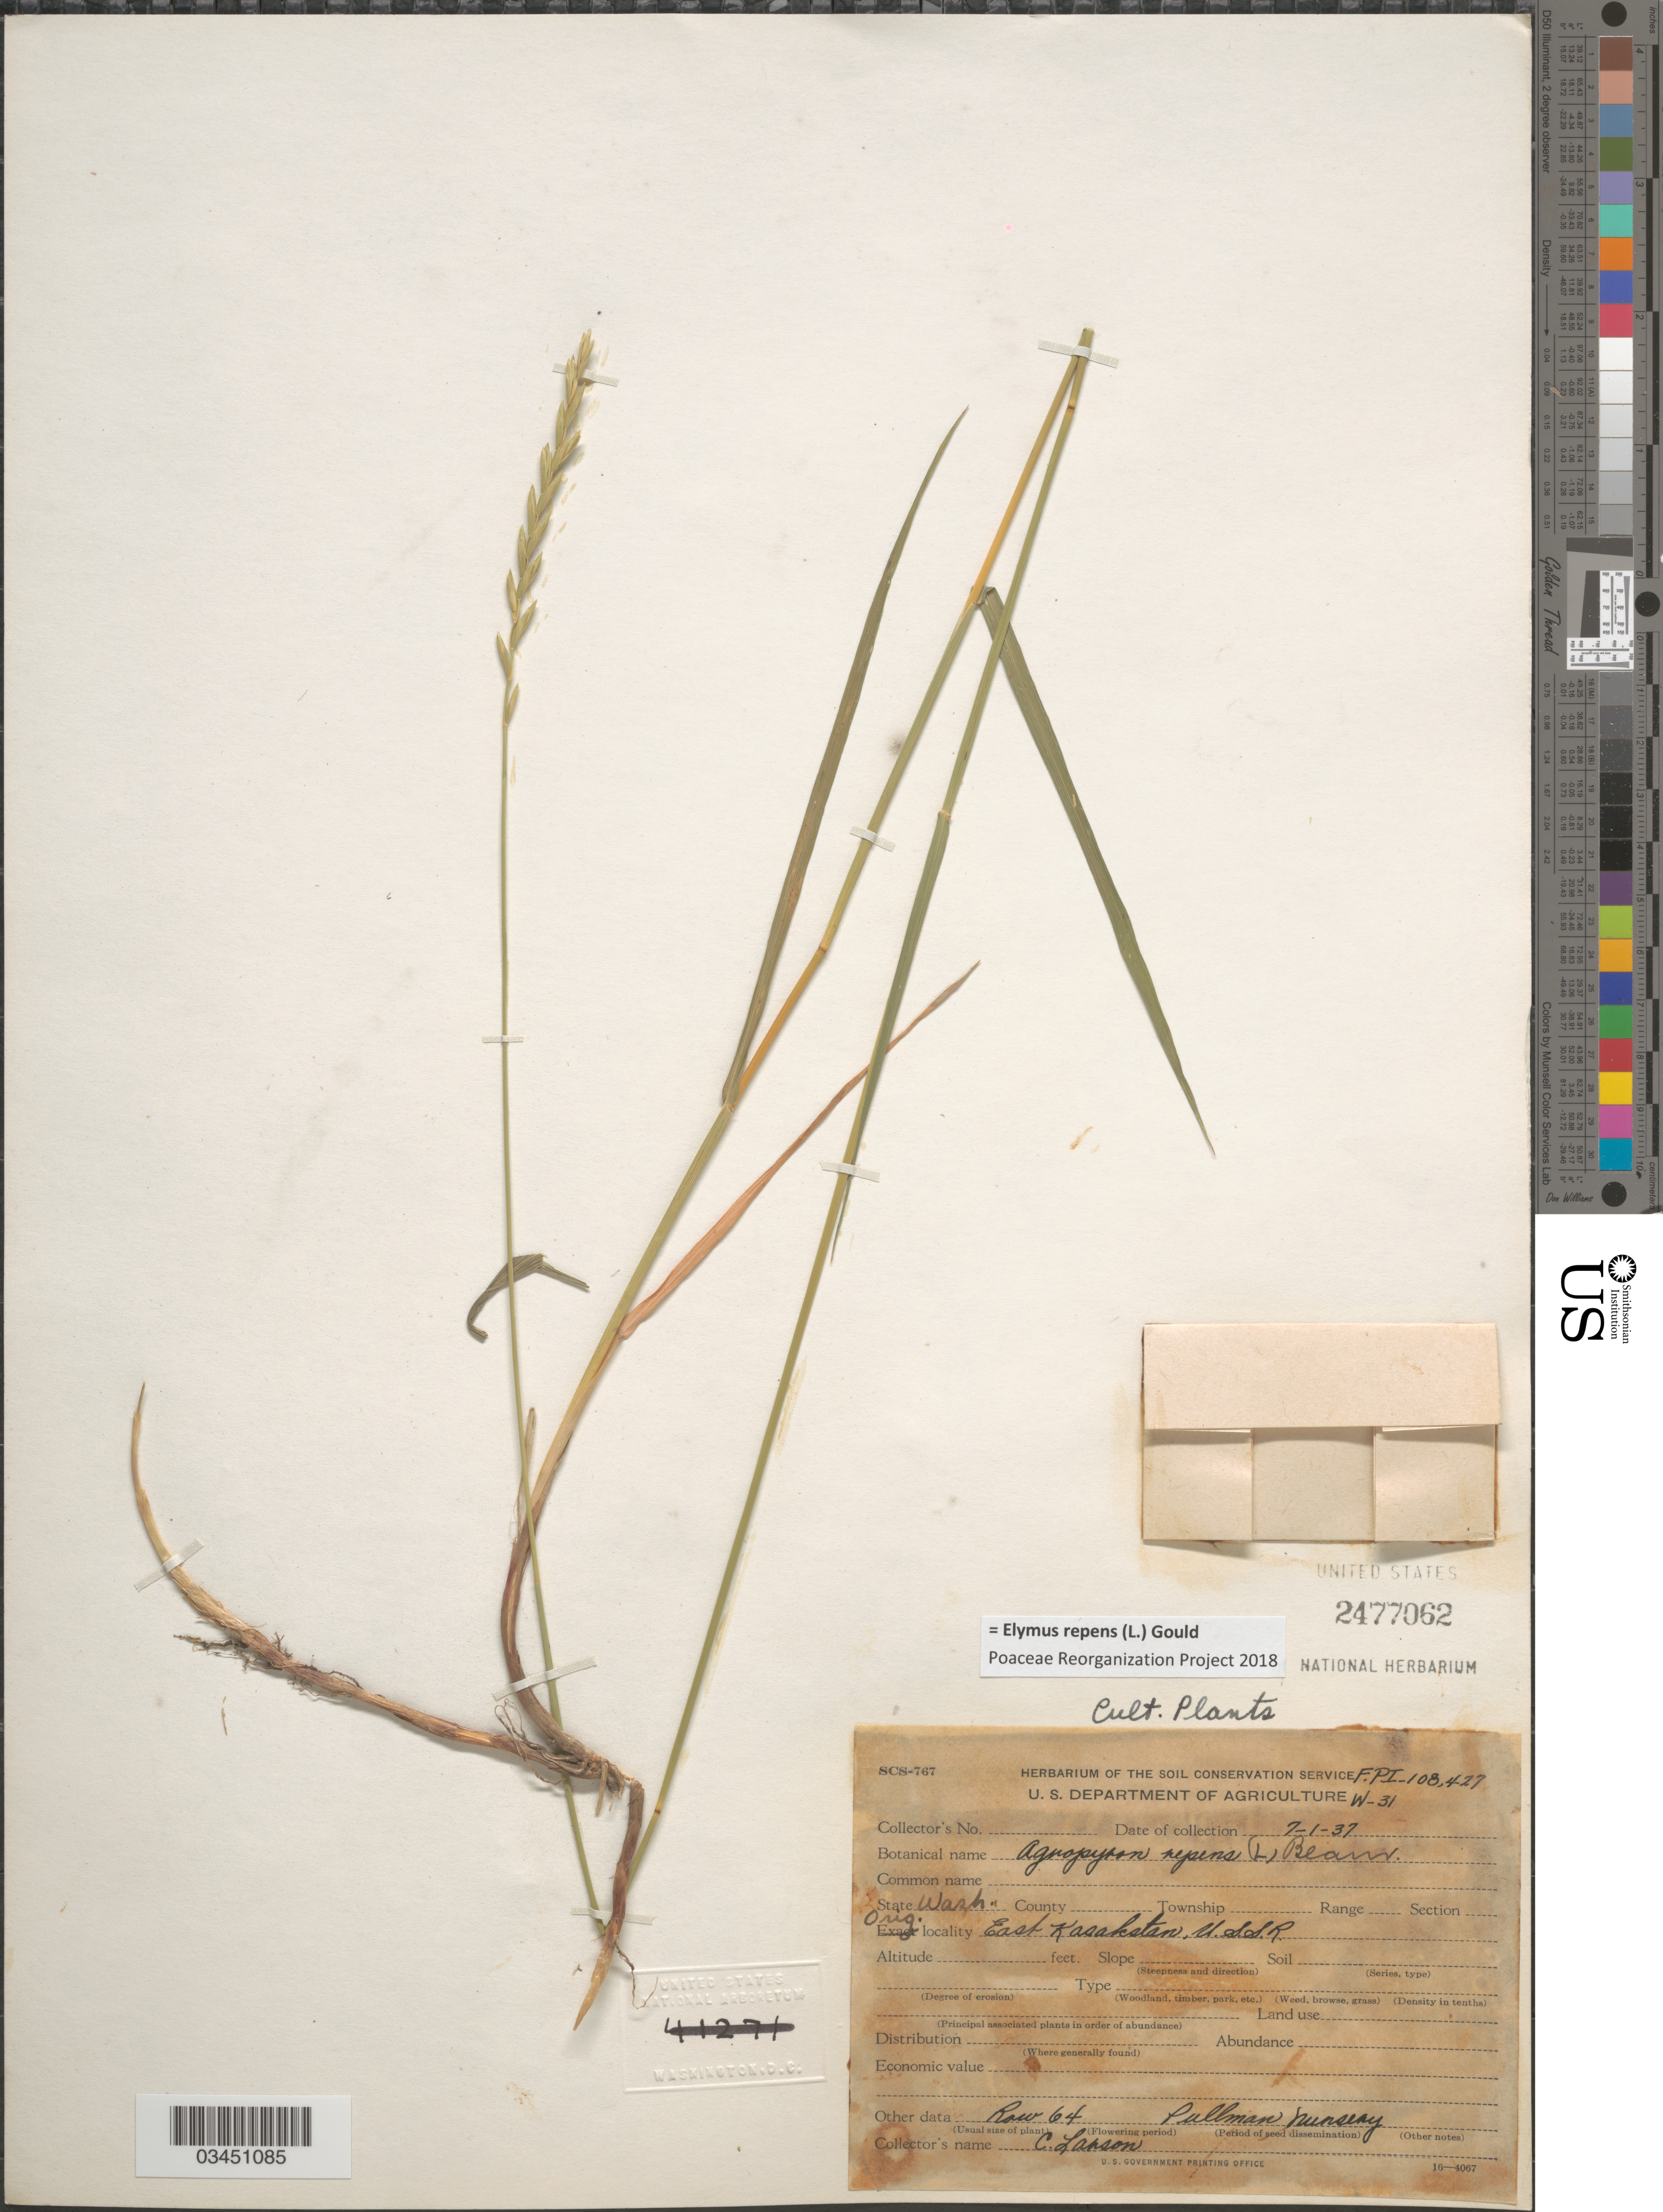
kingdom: Plantae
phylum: Tracheophyta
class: Liliopsida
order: Poales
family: Poaceae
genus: Elymus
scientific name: Elymus repens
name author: (L.) Gould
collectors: C. Larson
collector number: W-31/FPI108427?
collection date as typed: Transcribed d/m/y: 1/7/37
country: United States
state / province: Washington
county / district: Whitman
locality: Row 64 Pullman Nursery.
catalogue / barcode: US 2477062